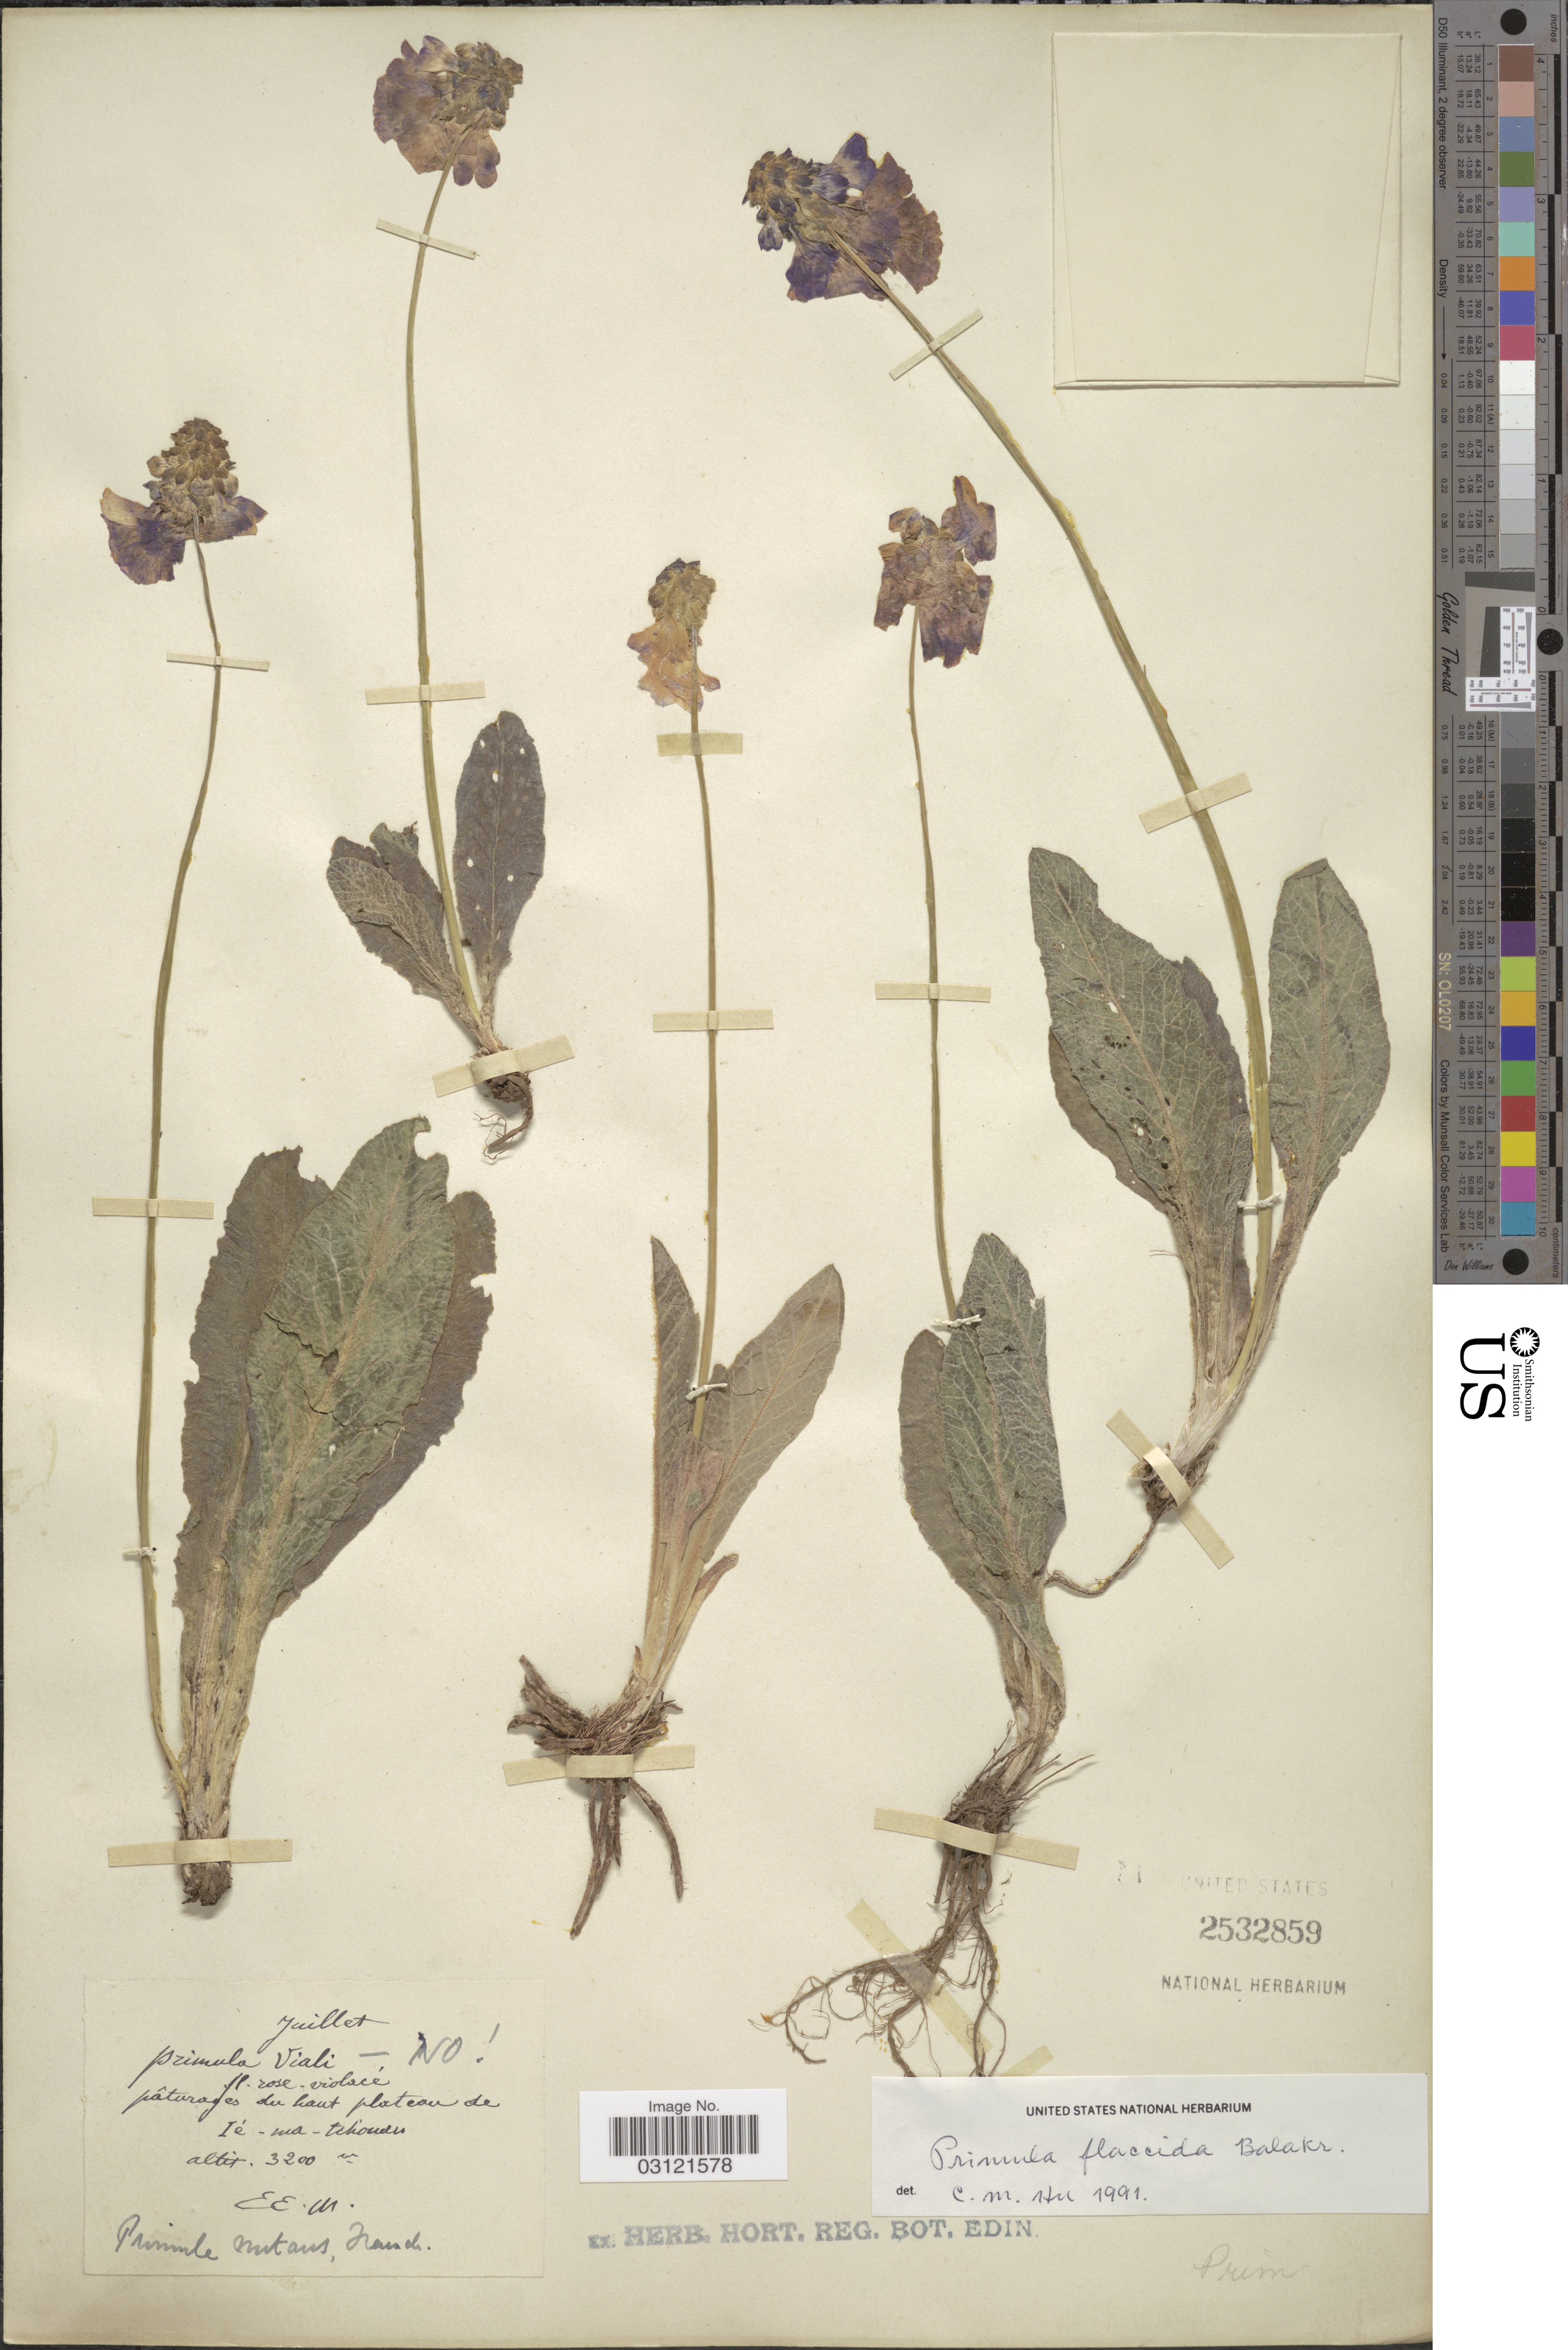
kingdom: Plantae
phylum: Tracheophyta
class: Magnoliopsida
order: Ericales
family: Primulaceae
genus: Primula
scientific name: Primula nutans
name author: Georgi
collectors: E. E. M.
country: China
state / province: Yunnan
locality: Pâturages du haut plateau de Ié-ma-tchouan.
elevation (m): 3200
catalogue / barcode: US 2532859